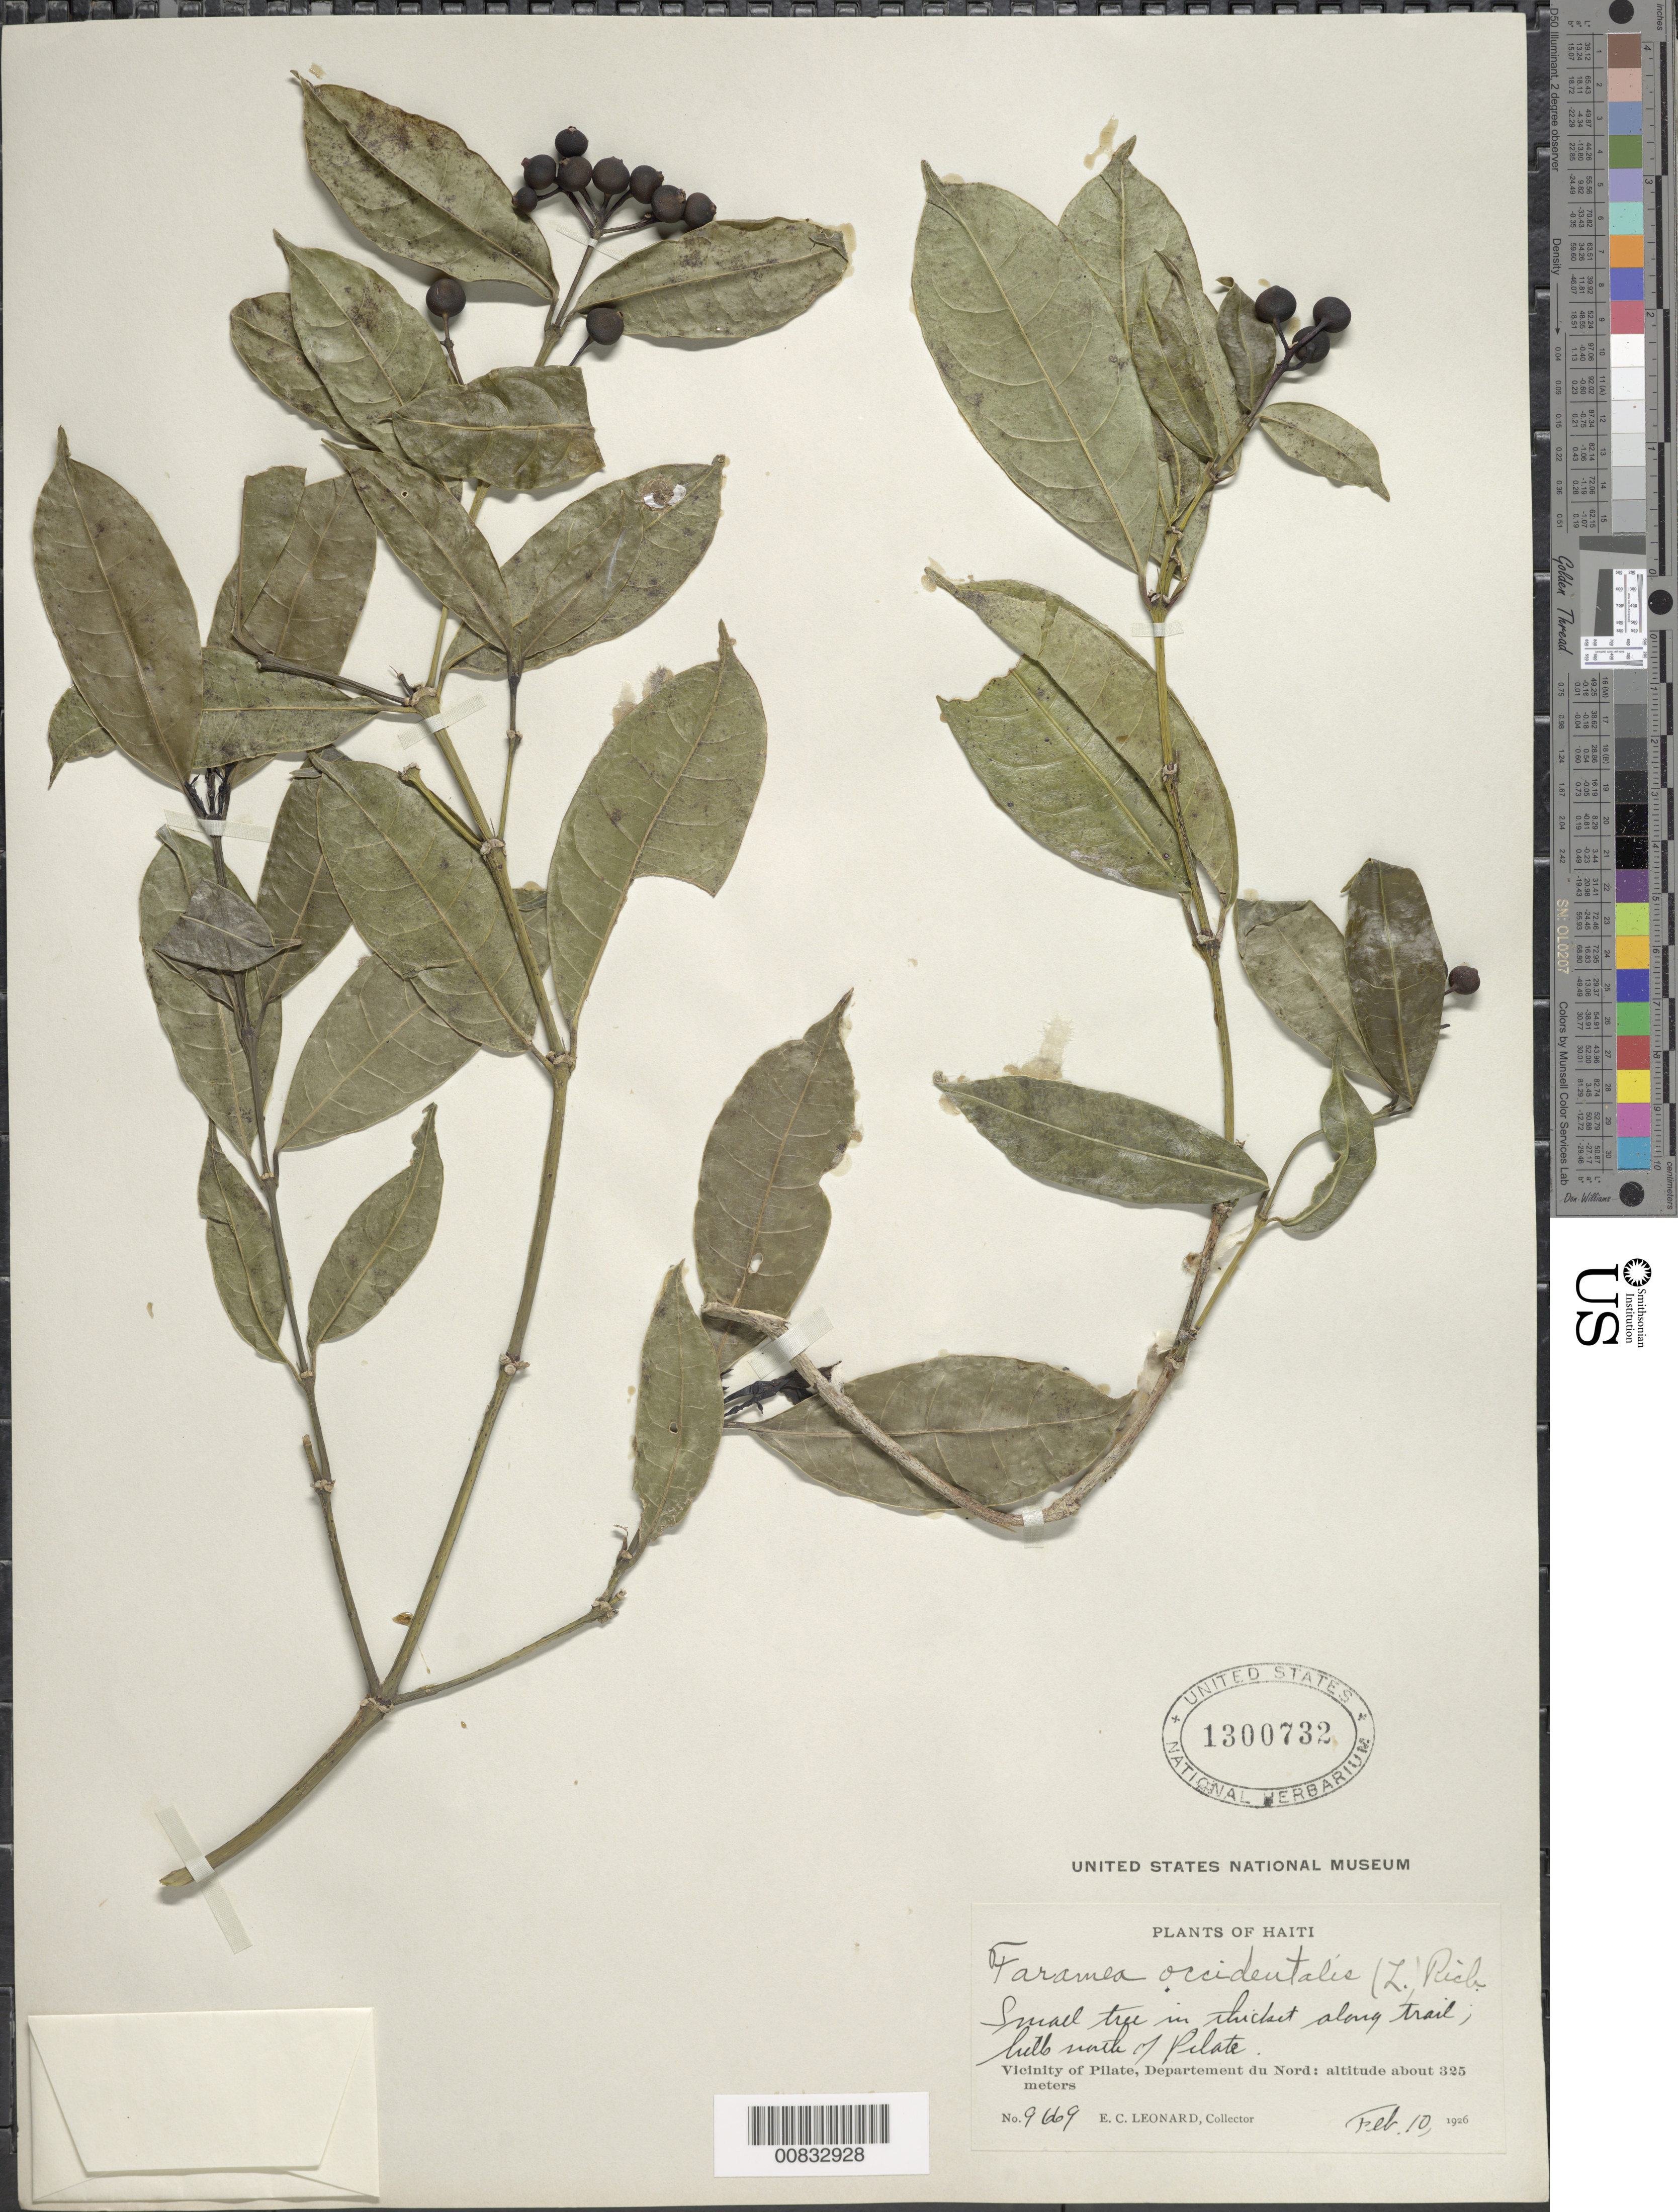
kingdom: Plantae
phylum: Tracheophyta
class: Magnoliopsida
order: Gentianales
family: Rubiaceae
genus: Faramea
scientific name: Faramea occidentalis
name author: (L.) A. Rich.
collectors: E. C. Leonard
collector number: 9669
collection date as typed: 10 Feb 1926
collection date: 1926-02-10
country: Haiti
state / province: Nord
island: Hispaniola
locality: Vicinity of Pilate, hills N of town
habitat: In thicket along trail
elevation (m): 325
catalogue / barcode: US 1300732